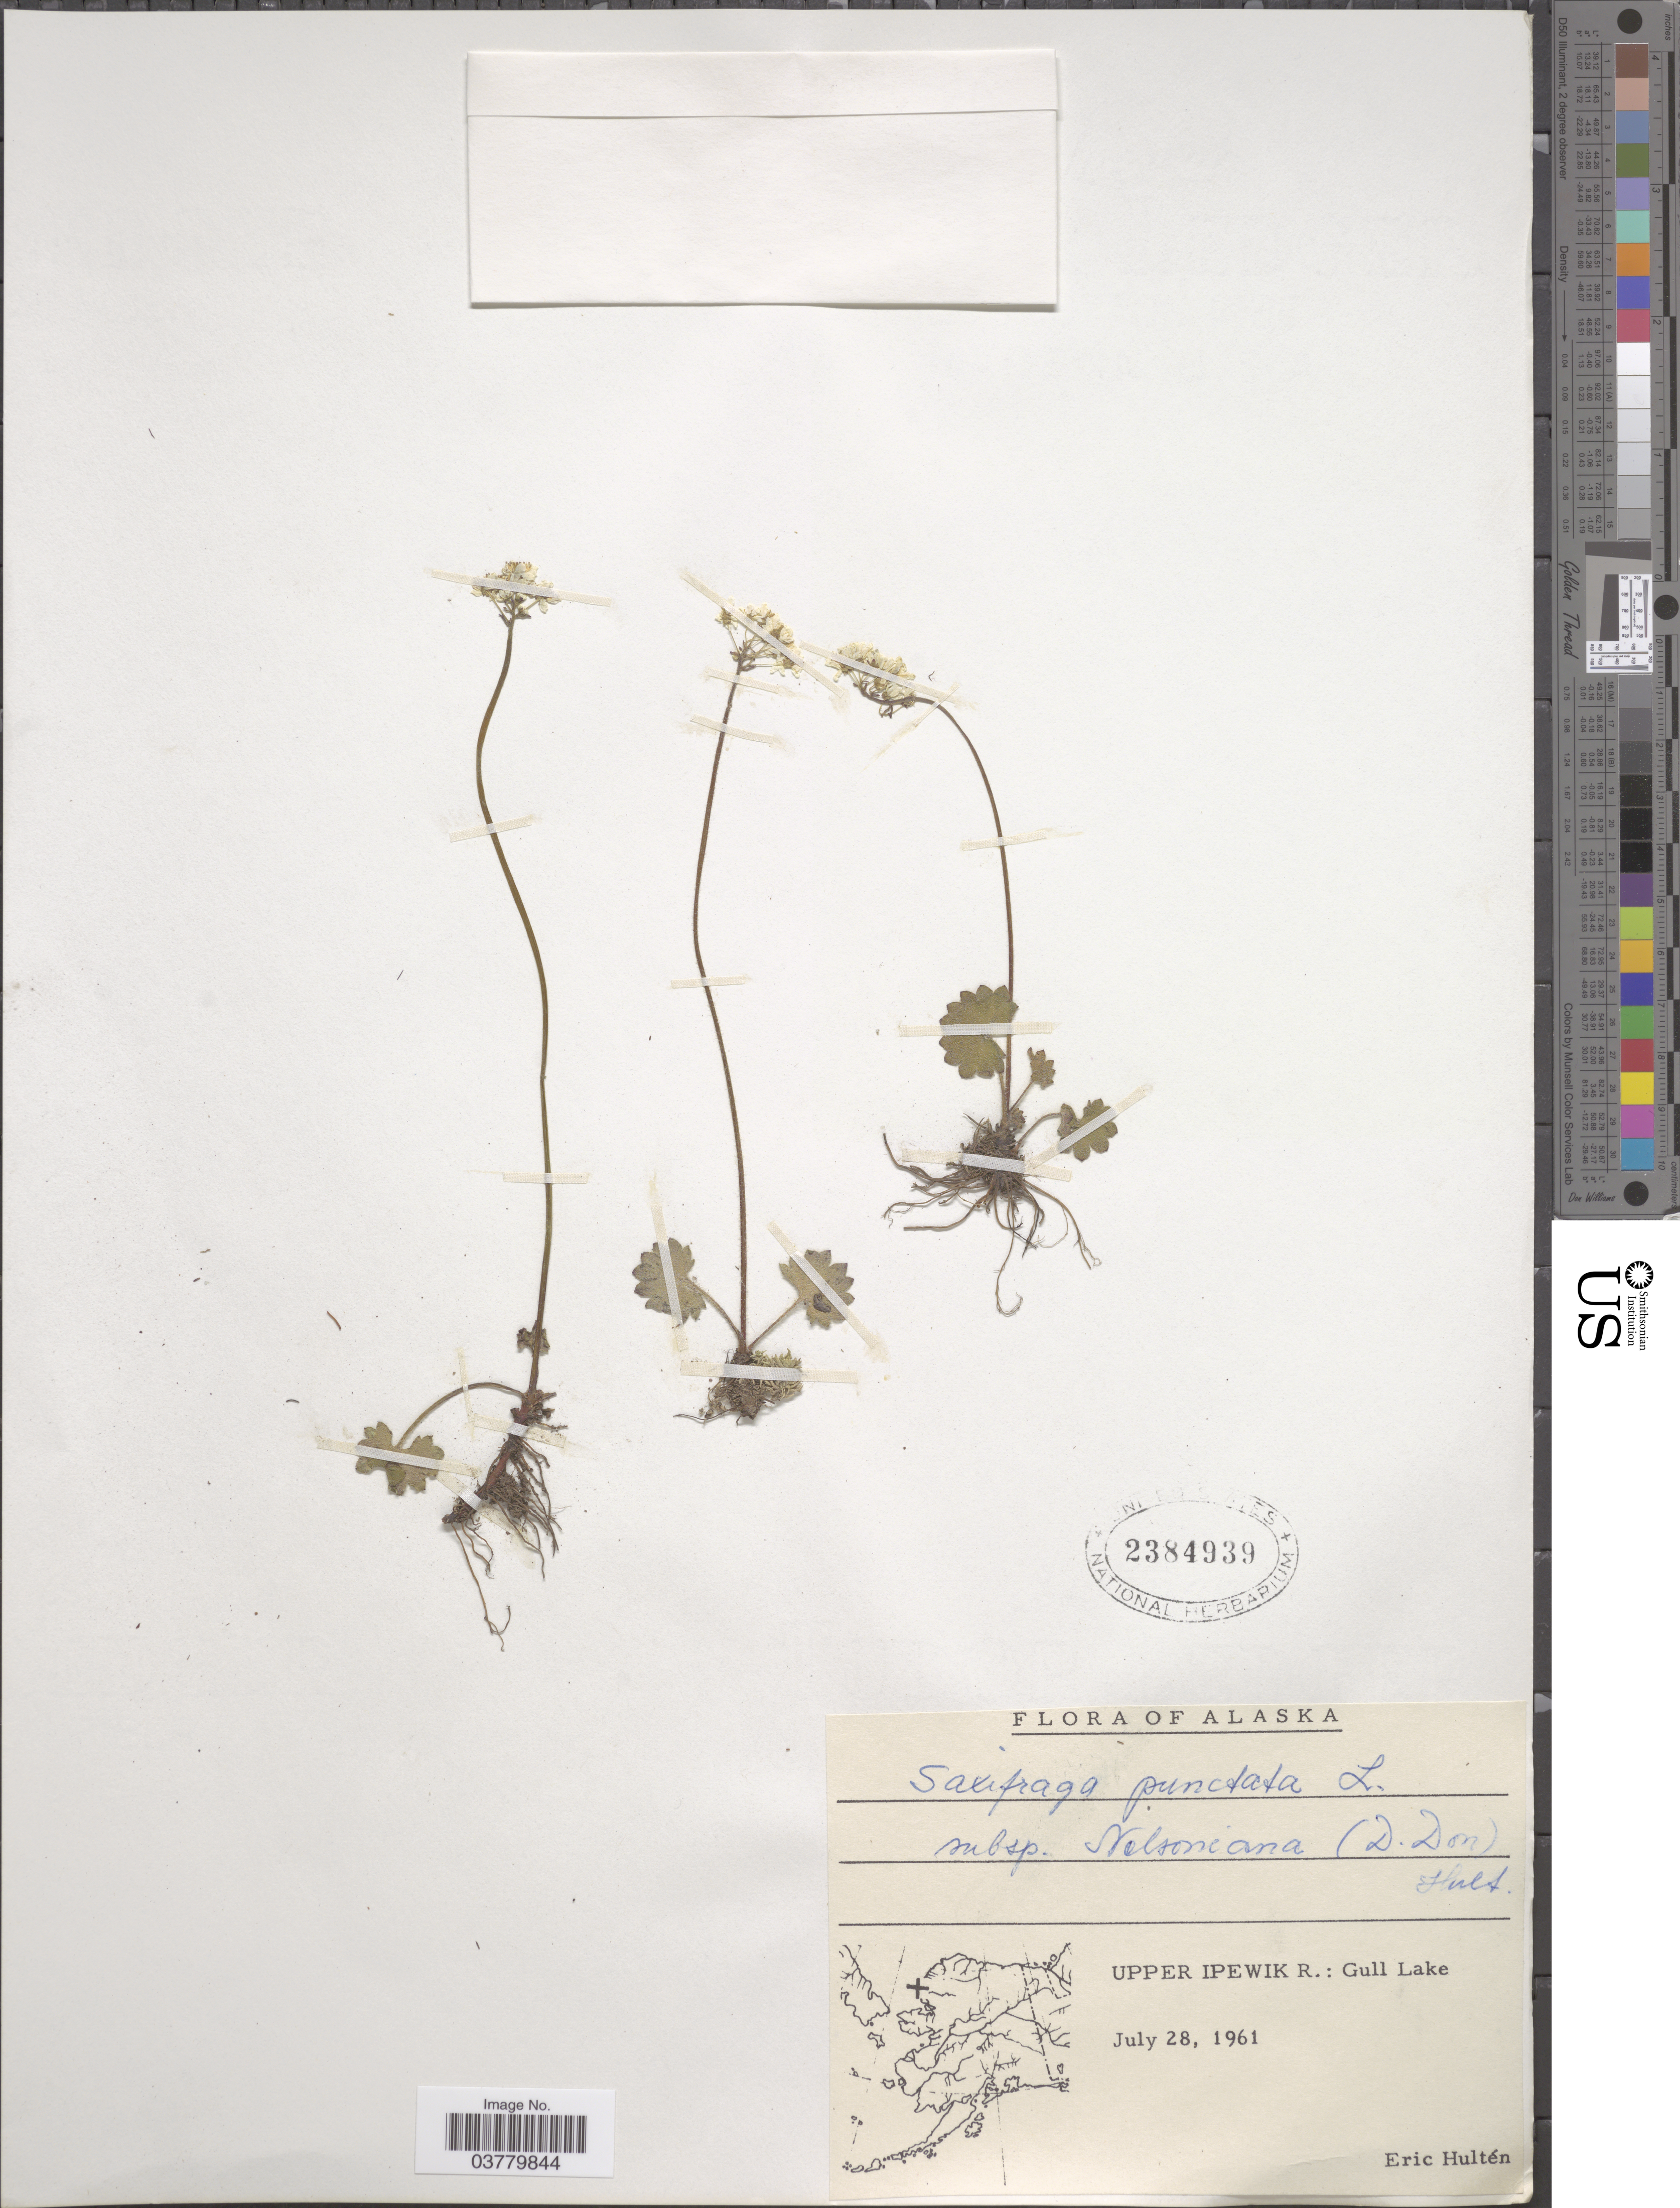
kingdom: Plantae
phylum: Tracheophyta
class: Magnoliopsida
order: Saxifragales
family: Saxifragaceae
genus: Micranthes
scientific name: Micranthes nelsoniana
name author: (D. Don) Small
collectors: E. G. Hultén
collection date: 1961-07-28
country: United States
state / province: Alaska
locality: Upper Ipewik R.: Gull Lake.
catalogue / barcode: US 2384939